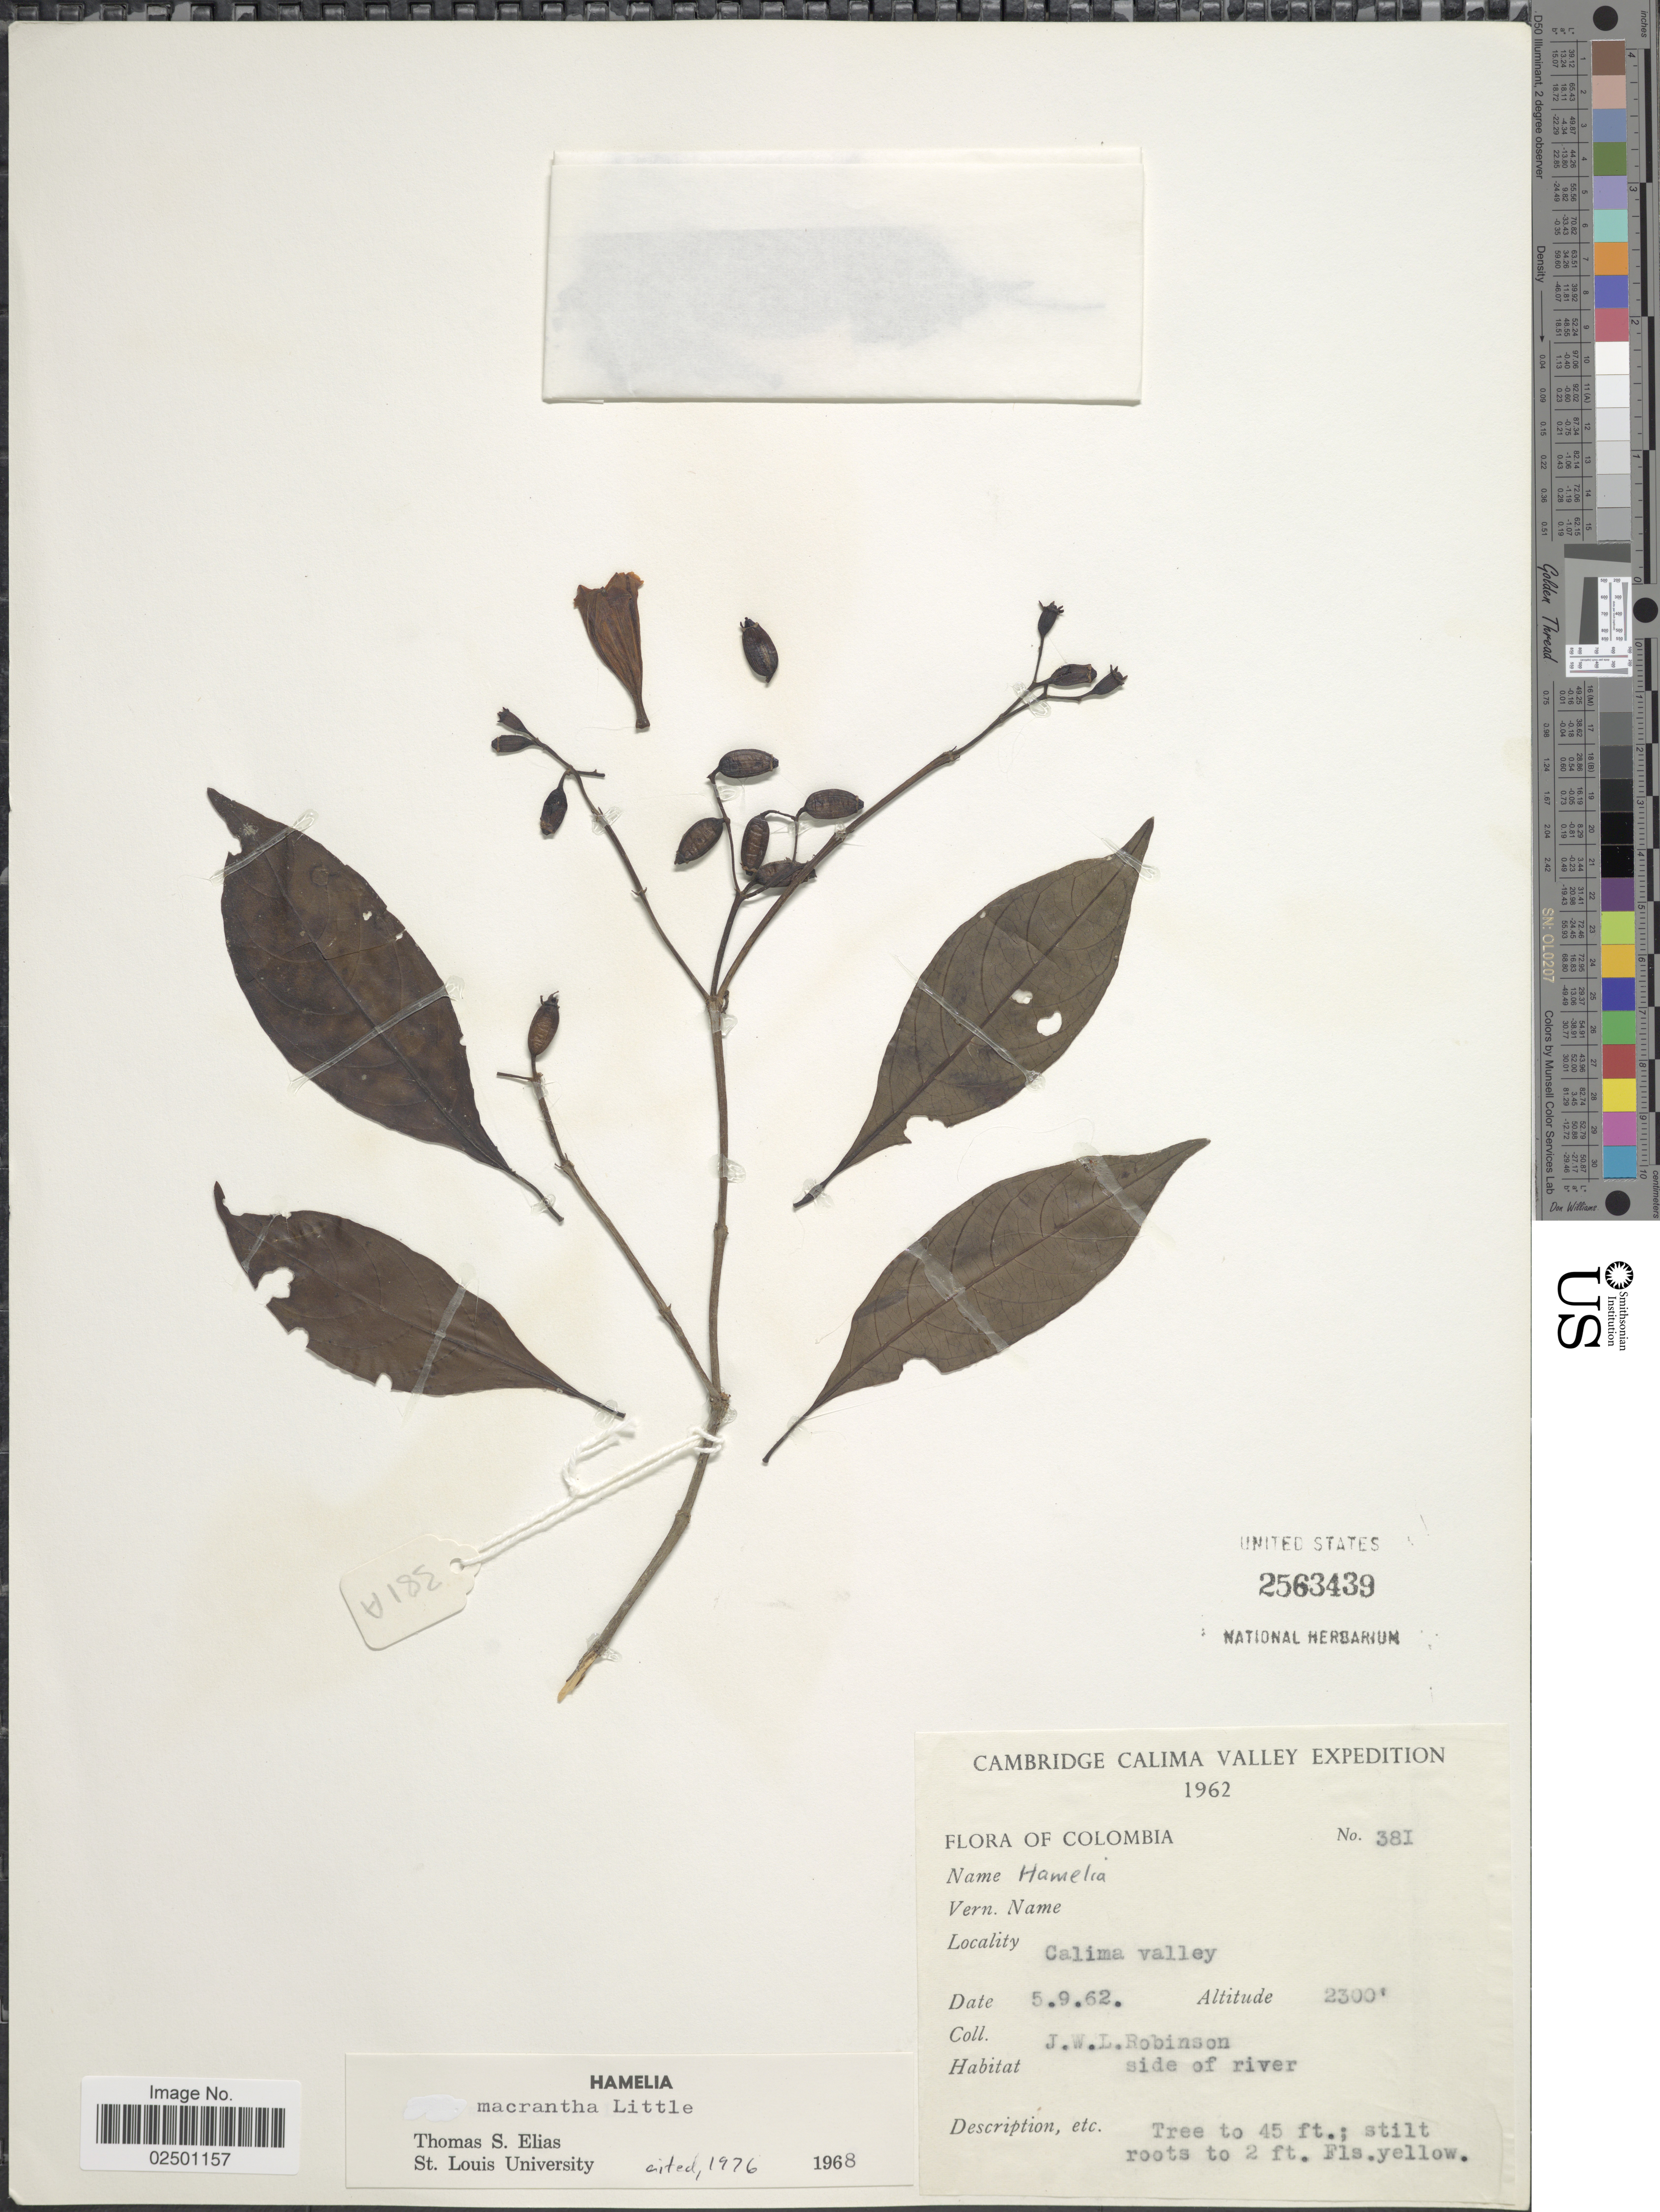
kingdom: Plantae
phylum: Tracheophyta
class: Magnoliopsida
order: Gentianales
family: Rubiaceae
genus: Hamelia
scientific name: Hamelia macrantha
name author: Little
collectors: J. W. Robinson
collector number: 381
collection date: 1962-09-05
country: Colombia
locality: Calima Valley.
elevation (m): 701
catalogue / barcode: US 2563439